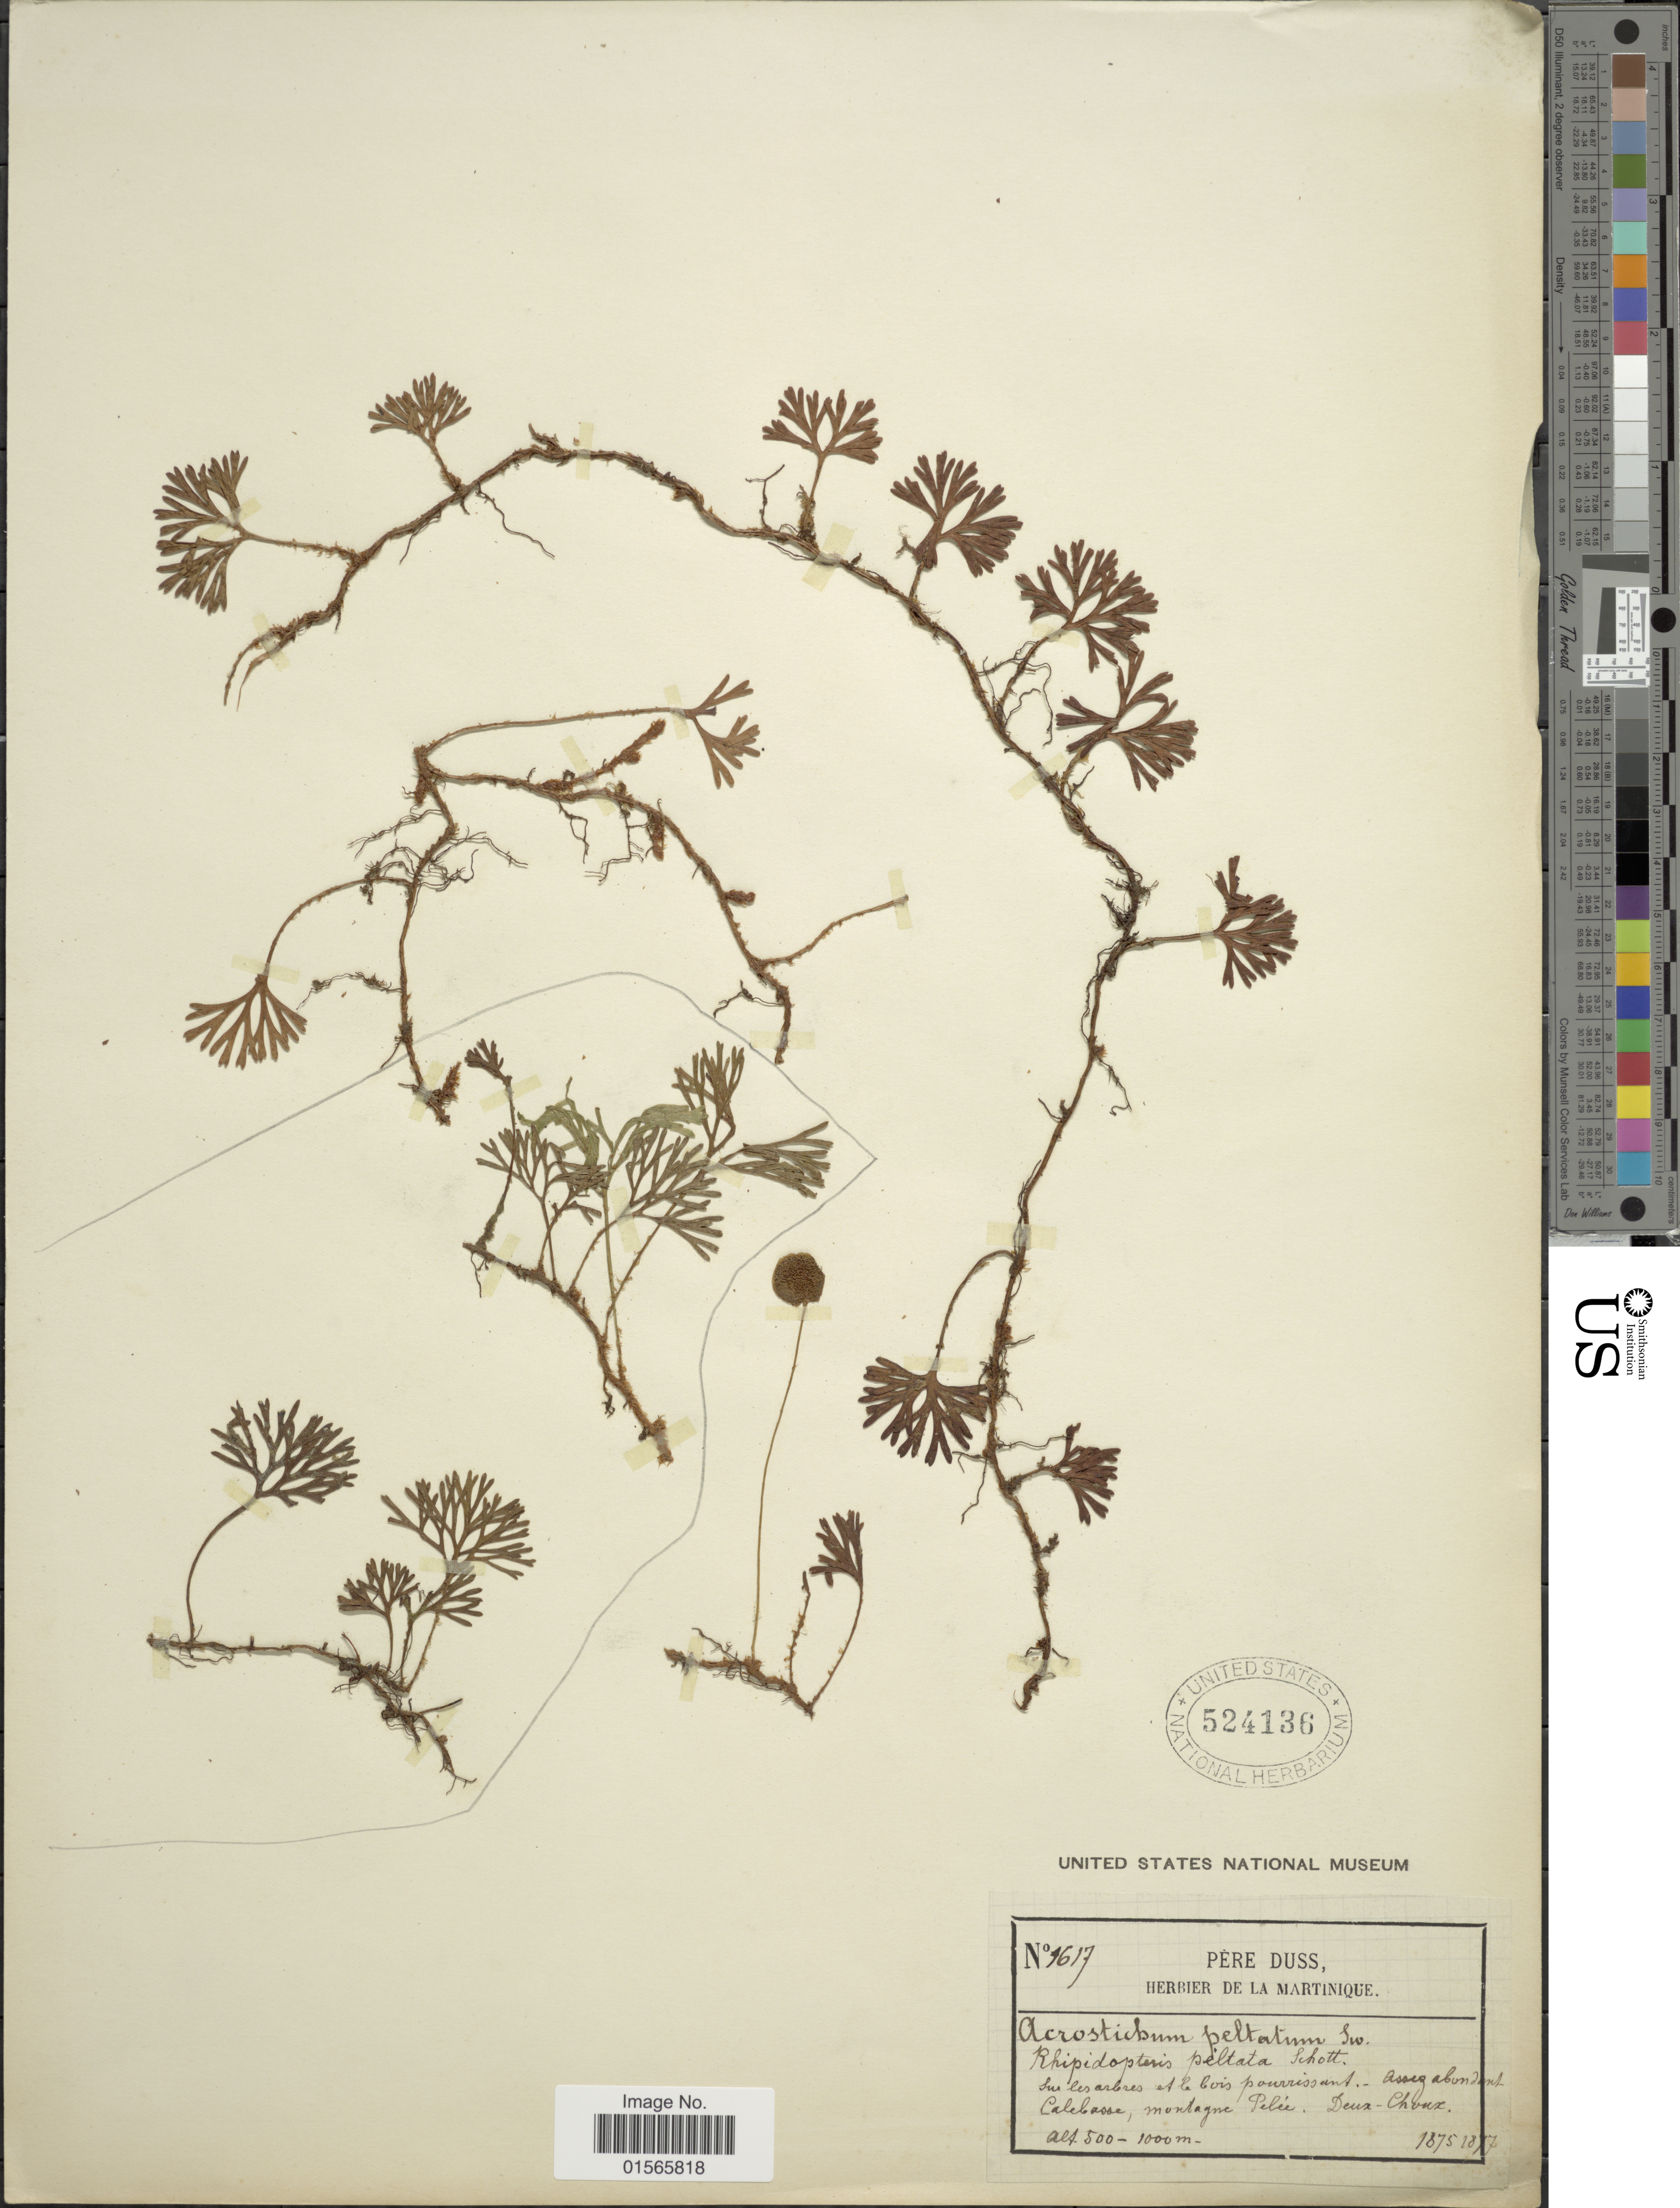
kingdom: Plantae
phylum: Tracheophyta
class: Polypodiopsida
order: Polypodiales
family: Dryopteridaceae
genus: Elaphoglossum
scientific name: Elaphoglossum peltatum f. peltatum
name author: (Sw.) Urb.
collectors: Père Duss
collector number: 1617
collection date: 1875/1877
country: Martinique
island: Martinique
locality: Sur les arbres et la bois pourrissant - Assez abondant Calebasse, montagne Pelée, Deux-Choux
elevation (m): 500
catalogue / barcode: US 524136